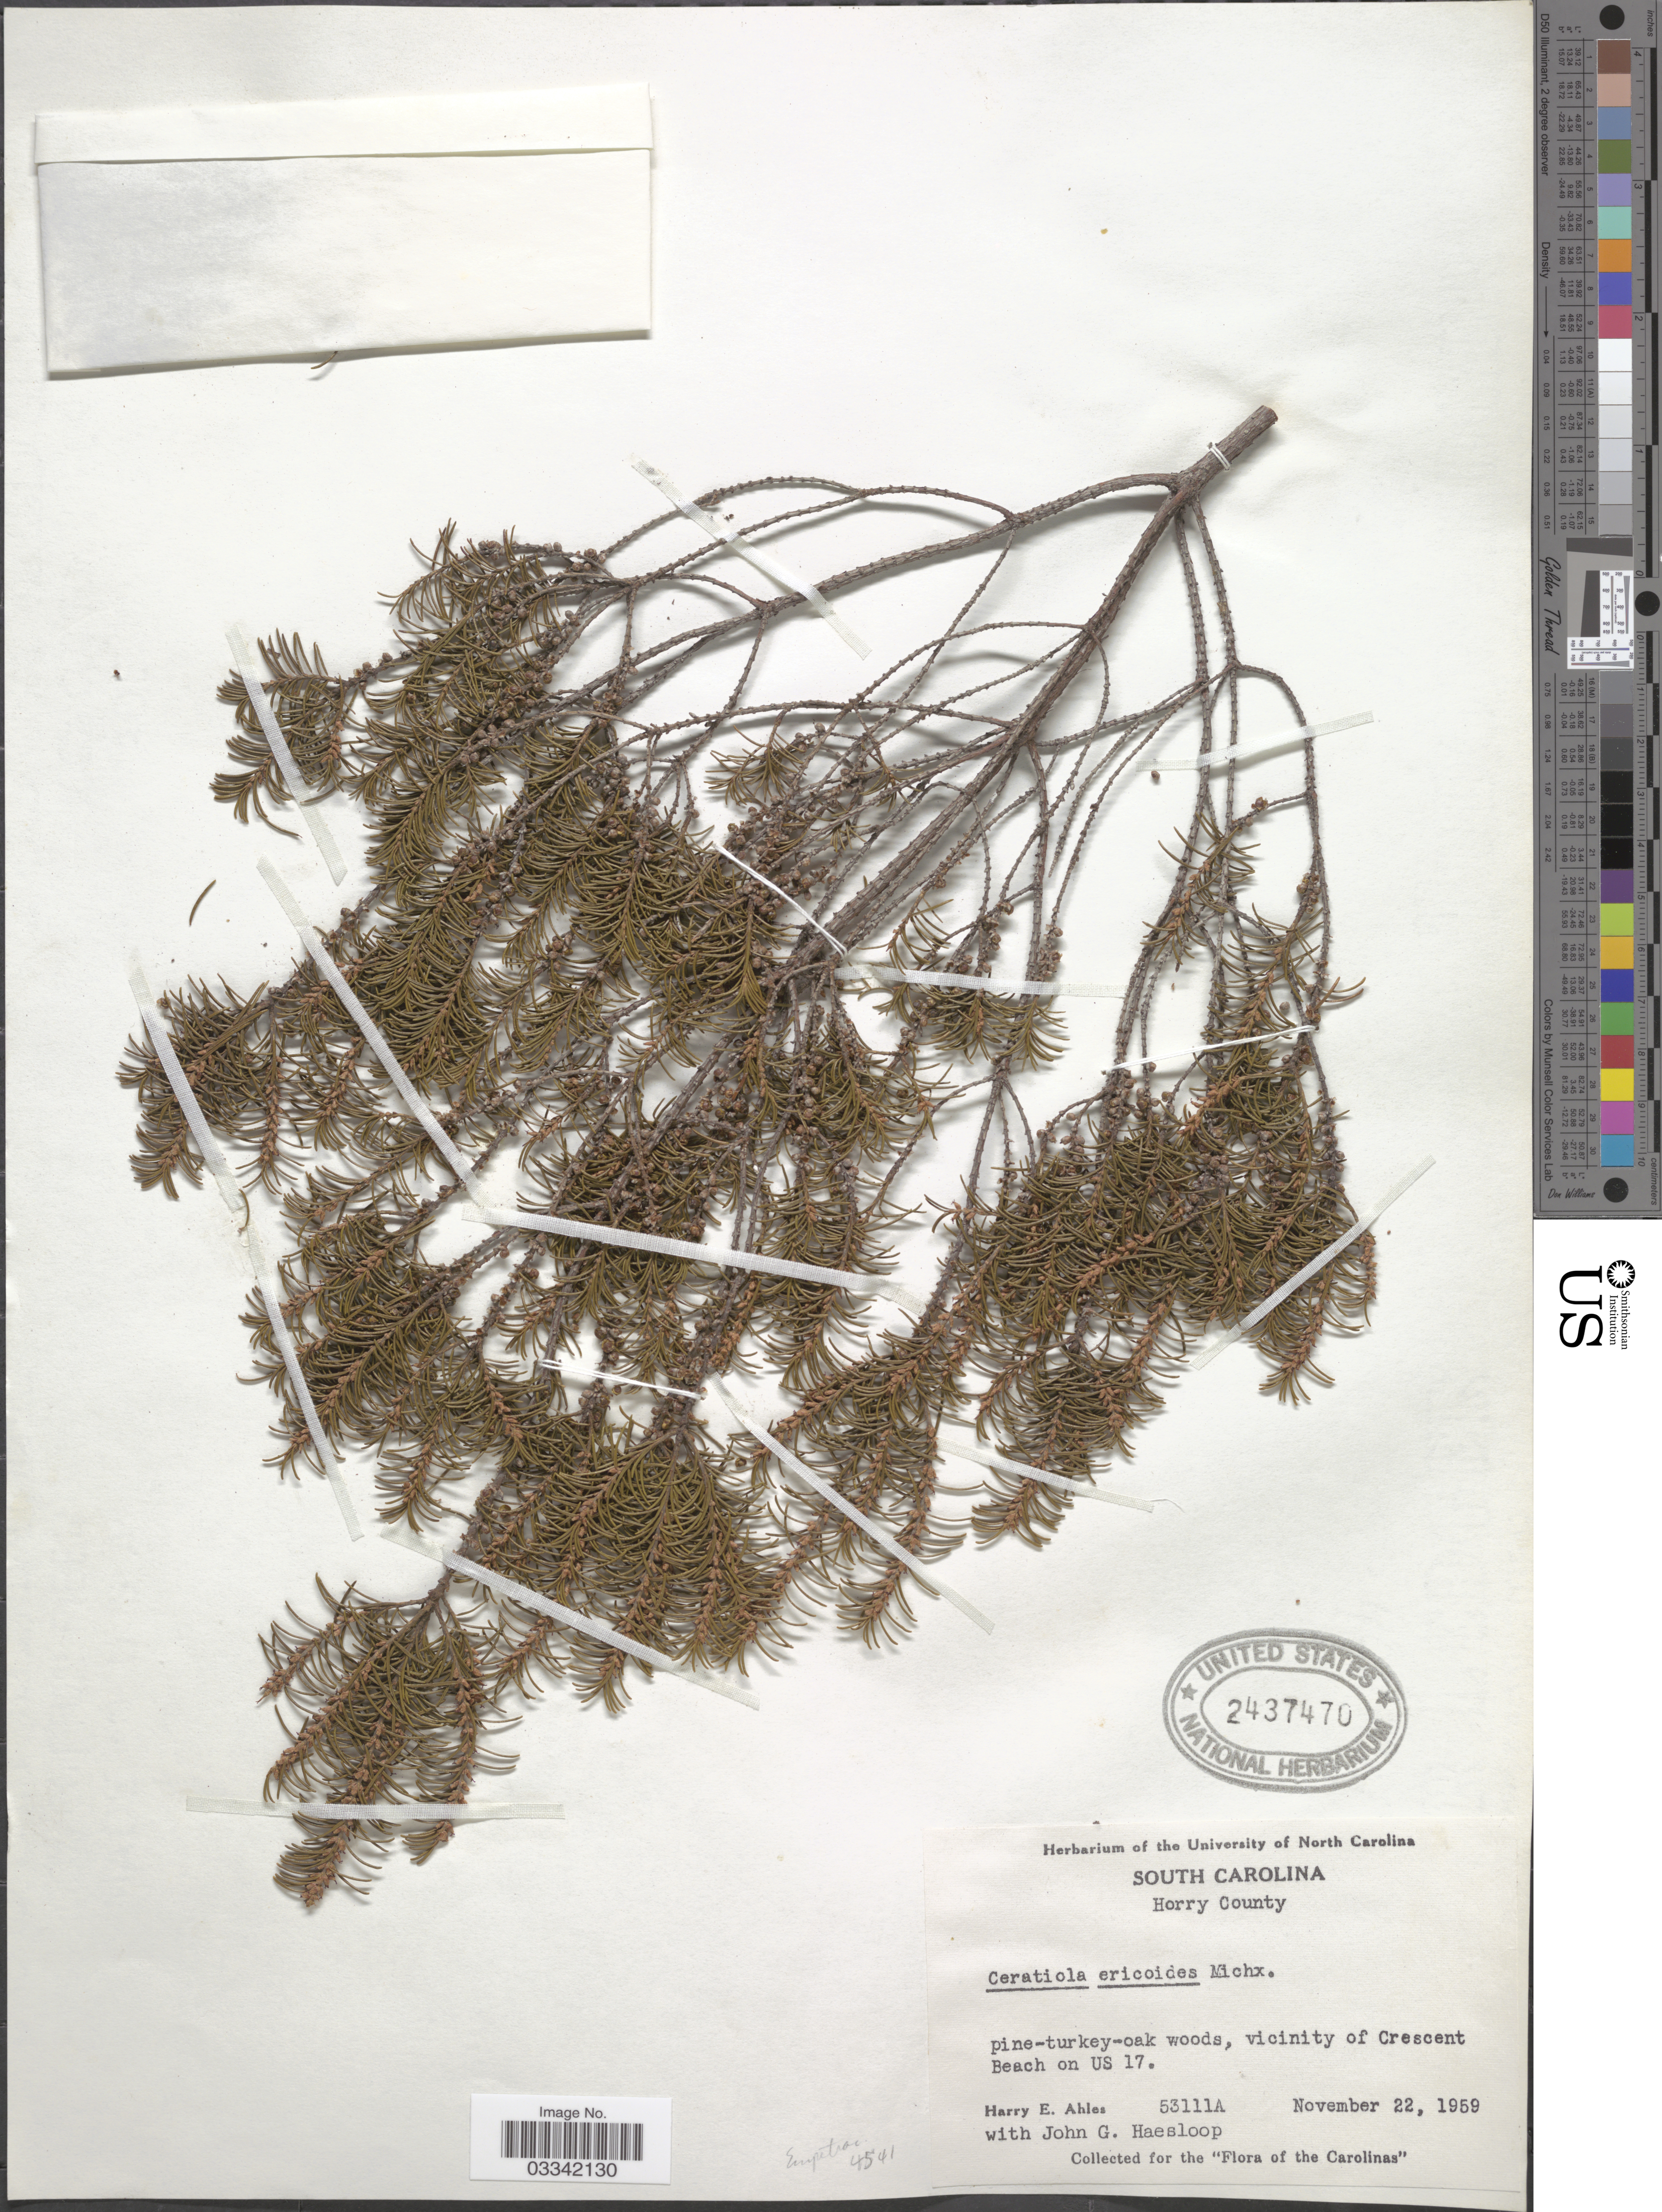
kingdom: Plantae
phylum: Tracheophyta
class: Magnoliopsida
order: Ericales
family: Ericaceae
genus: Ceratiola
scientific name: Ceratiola ericoides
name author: Michx.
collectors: H. E. Ahles & J. Haesloop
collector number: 53111A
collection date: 1959-11-22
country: United States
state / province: South Carolina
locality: Horry County, vicinity of Crescent Beach on US 17.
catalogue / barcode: US 2437470